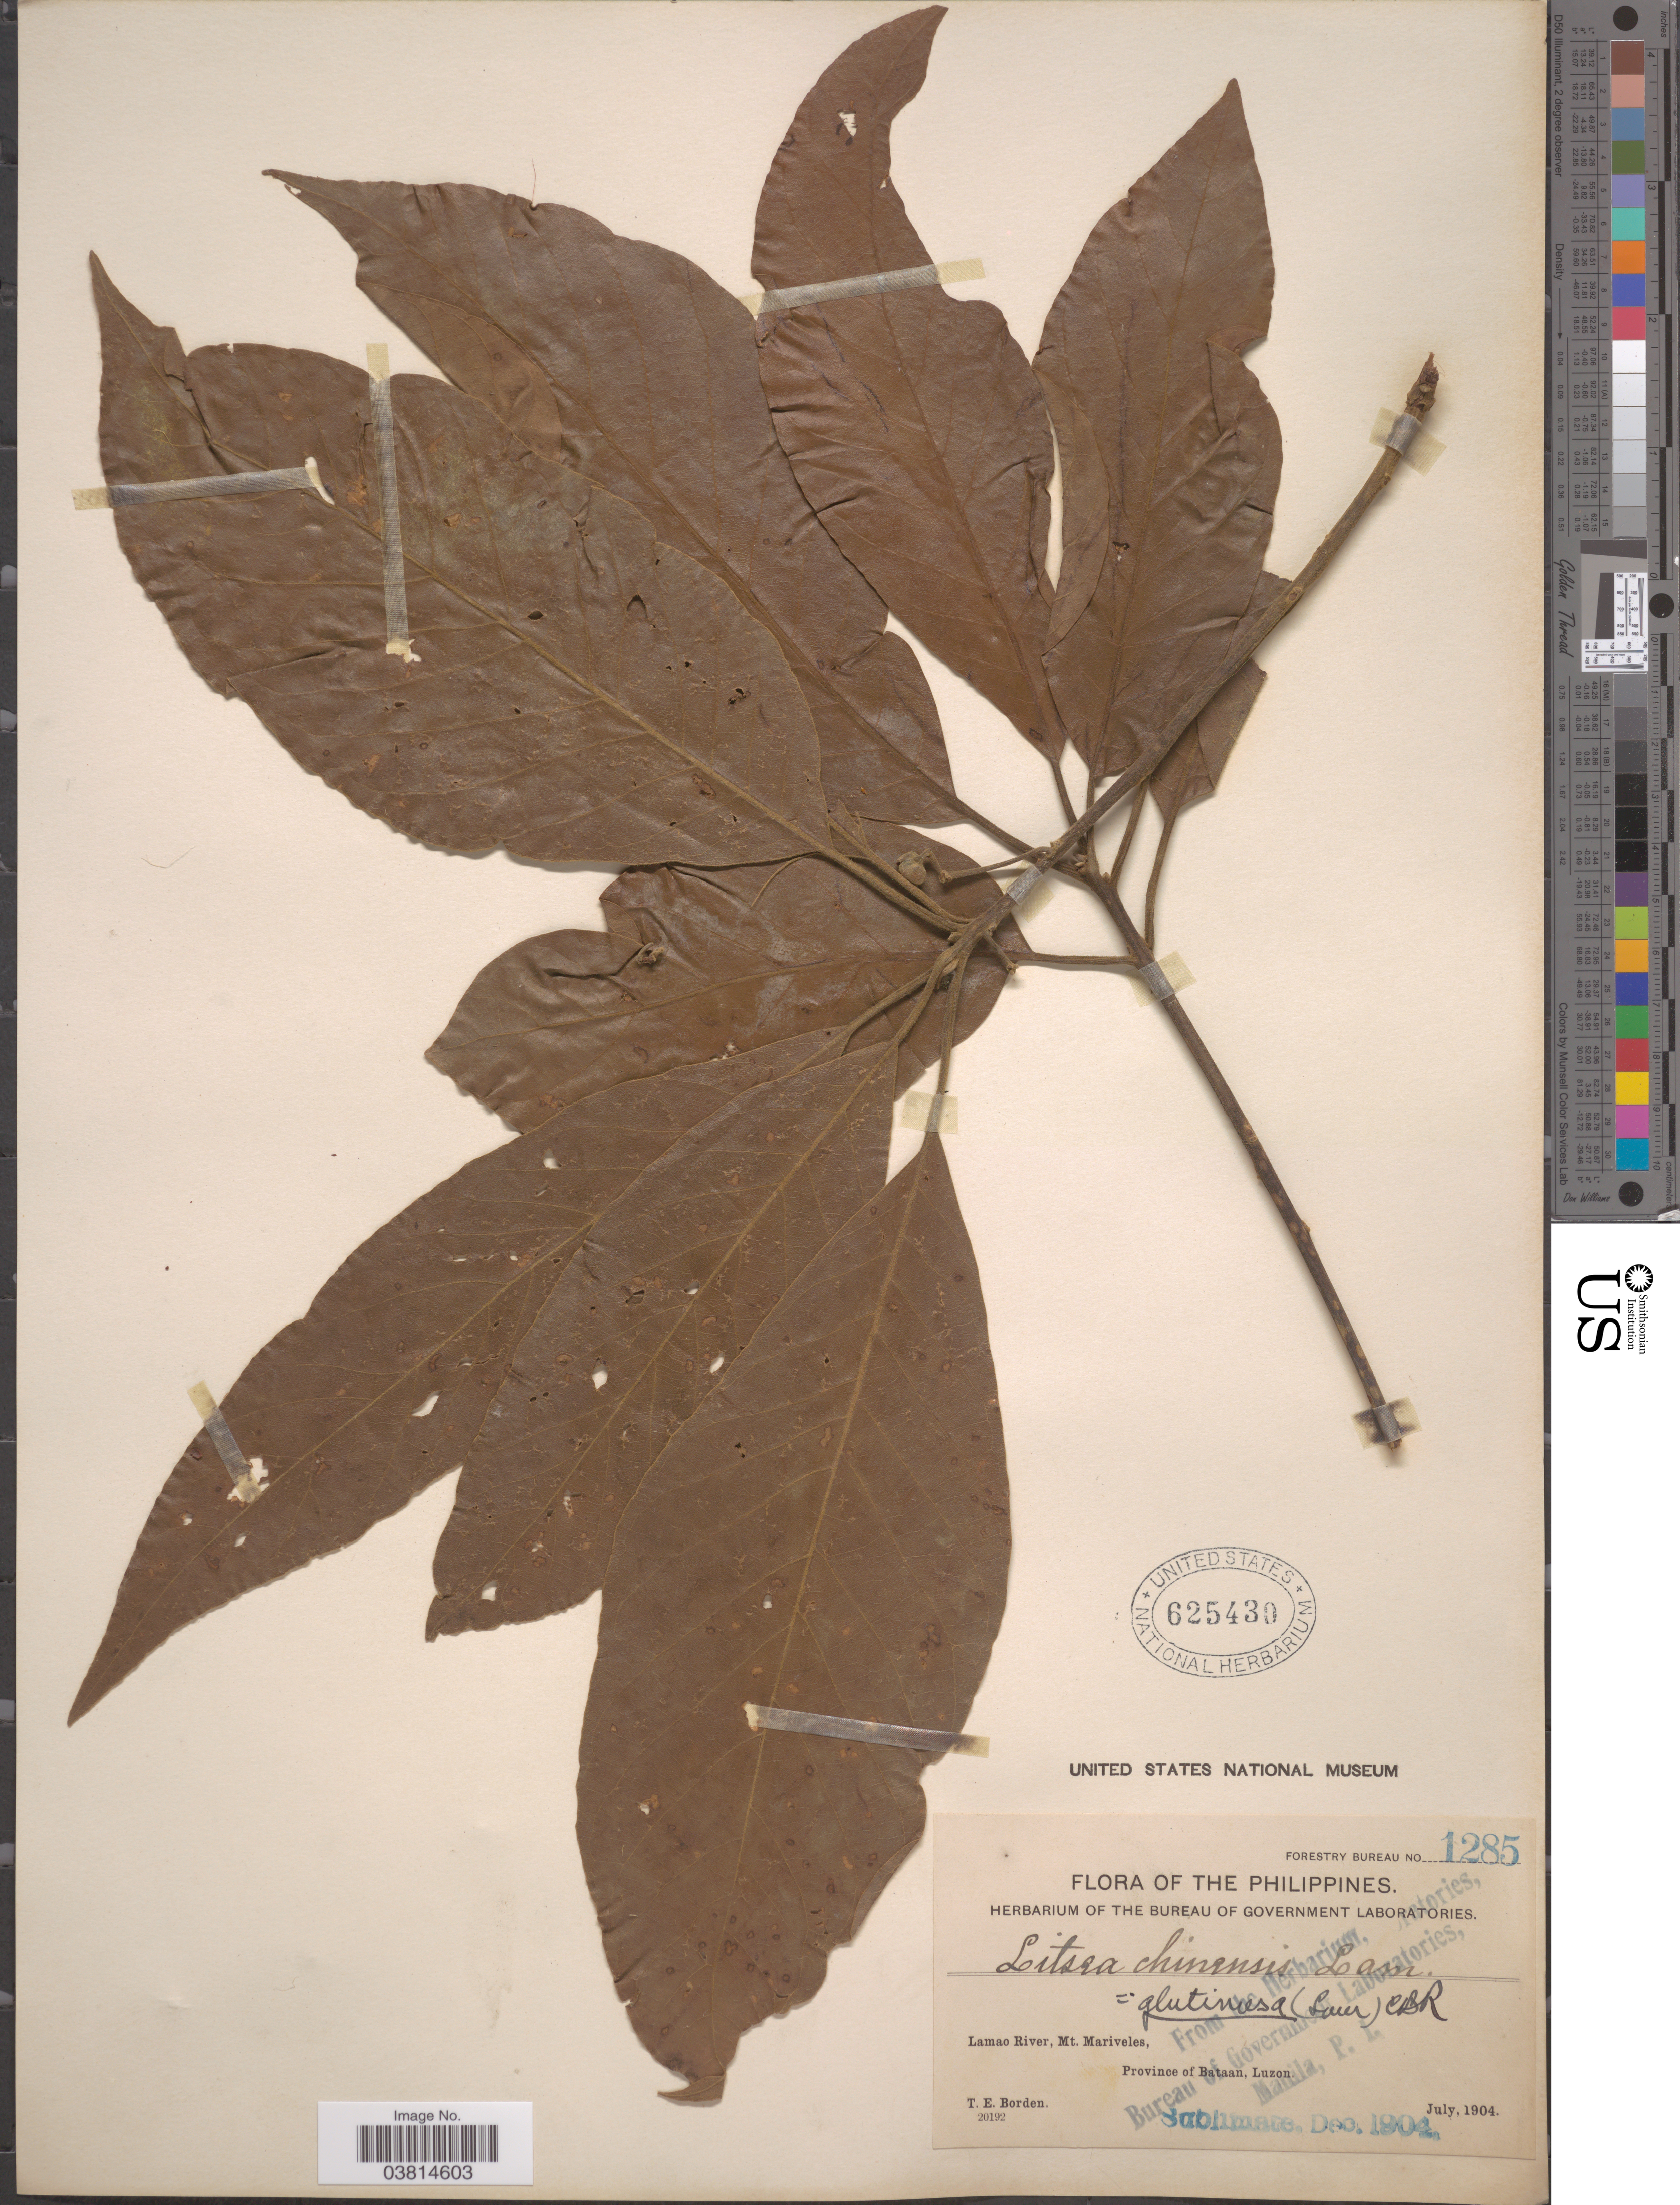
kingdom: Plantae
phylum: Tracheophyta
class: Magnoliopsida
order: Laurales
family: Lauraceae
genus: Litsea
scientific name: Litsea glutinosa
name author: (Lour.) C.B. Rob.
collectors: T. E. Borden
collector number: Forestry Bureau 1285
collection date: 1904-07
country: Philippines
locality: Lamao River, Mt. Mariveles, Province of Bataan, Luzon.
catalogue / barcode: US 625430